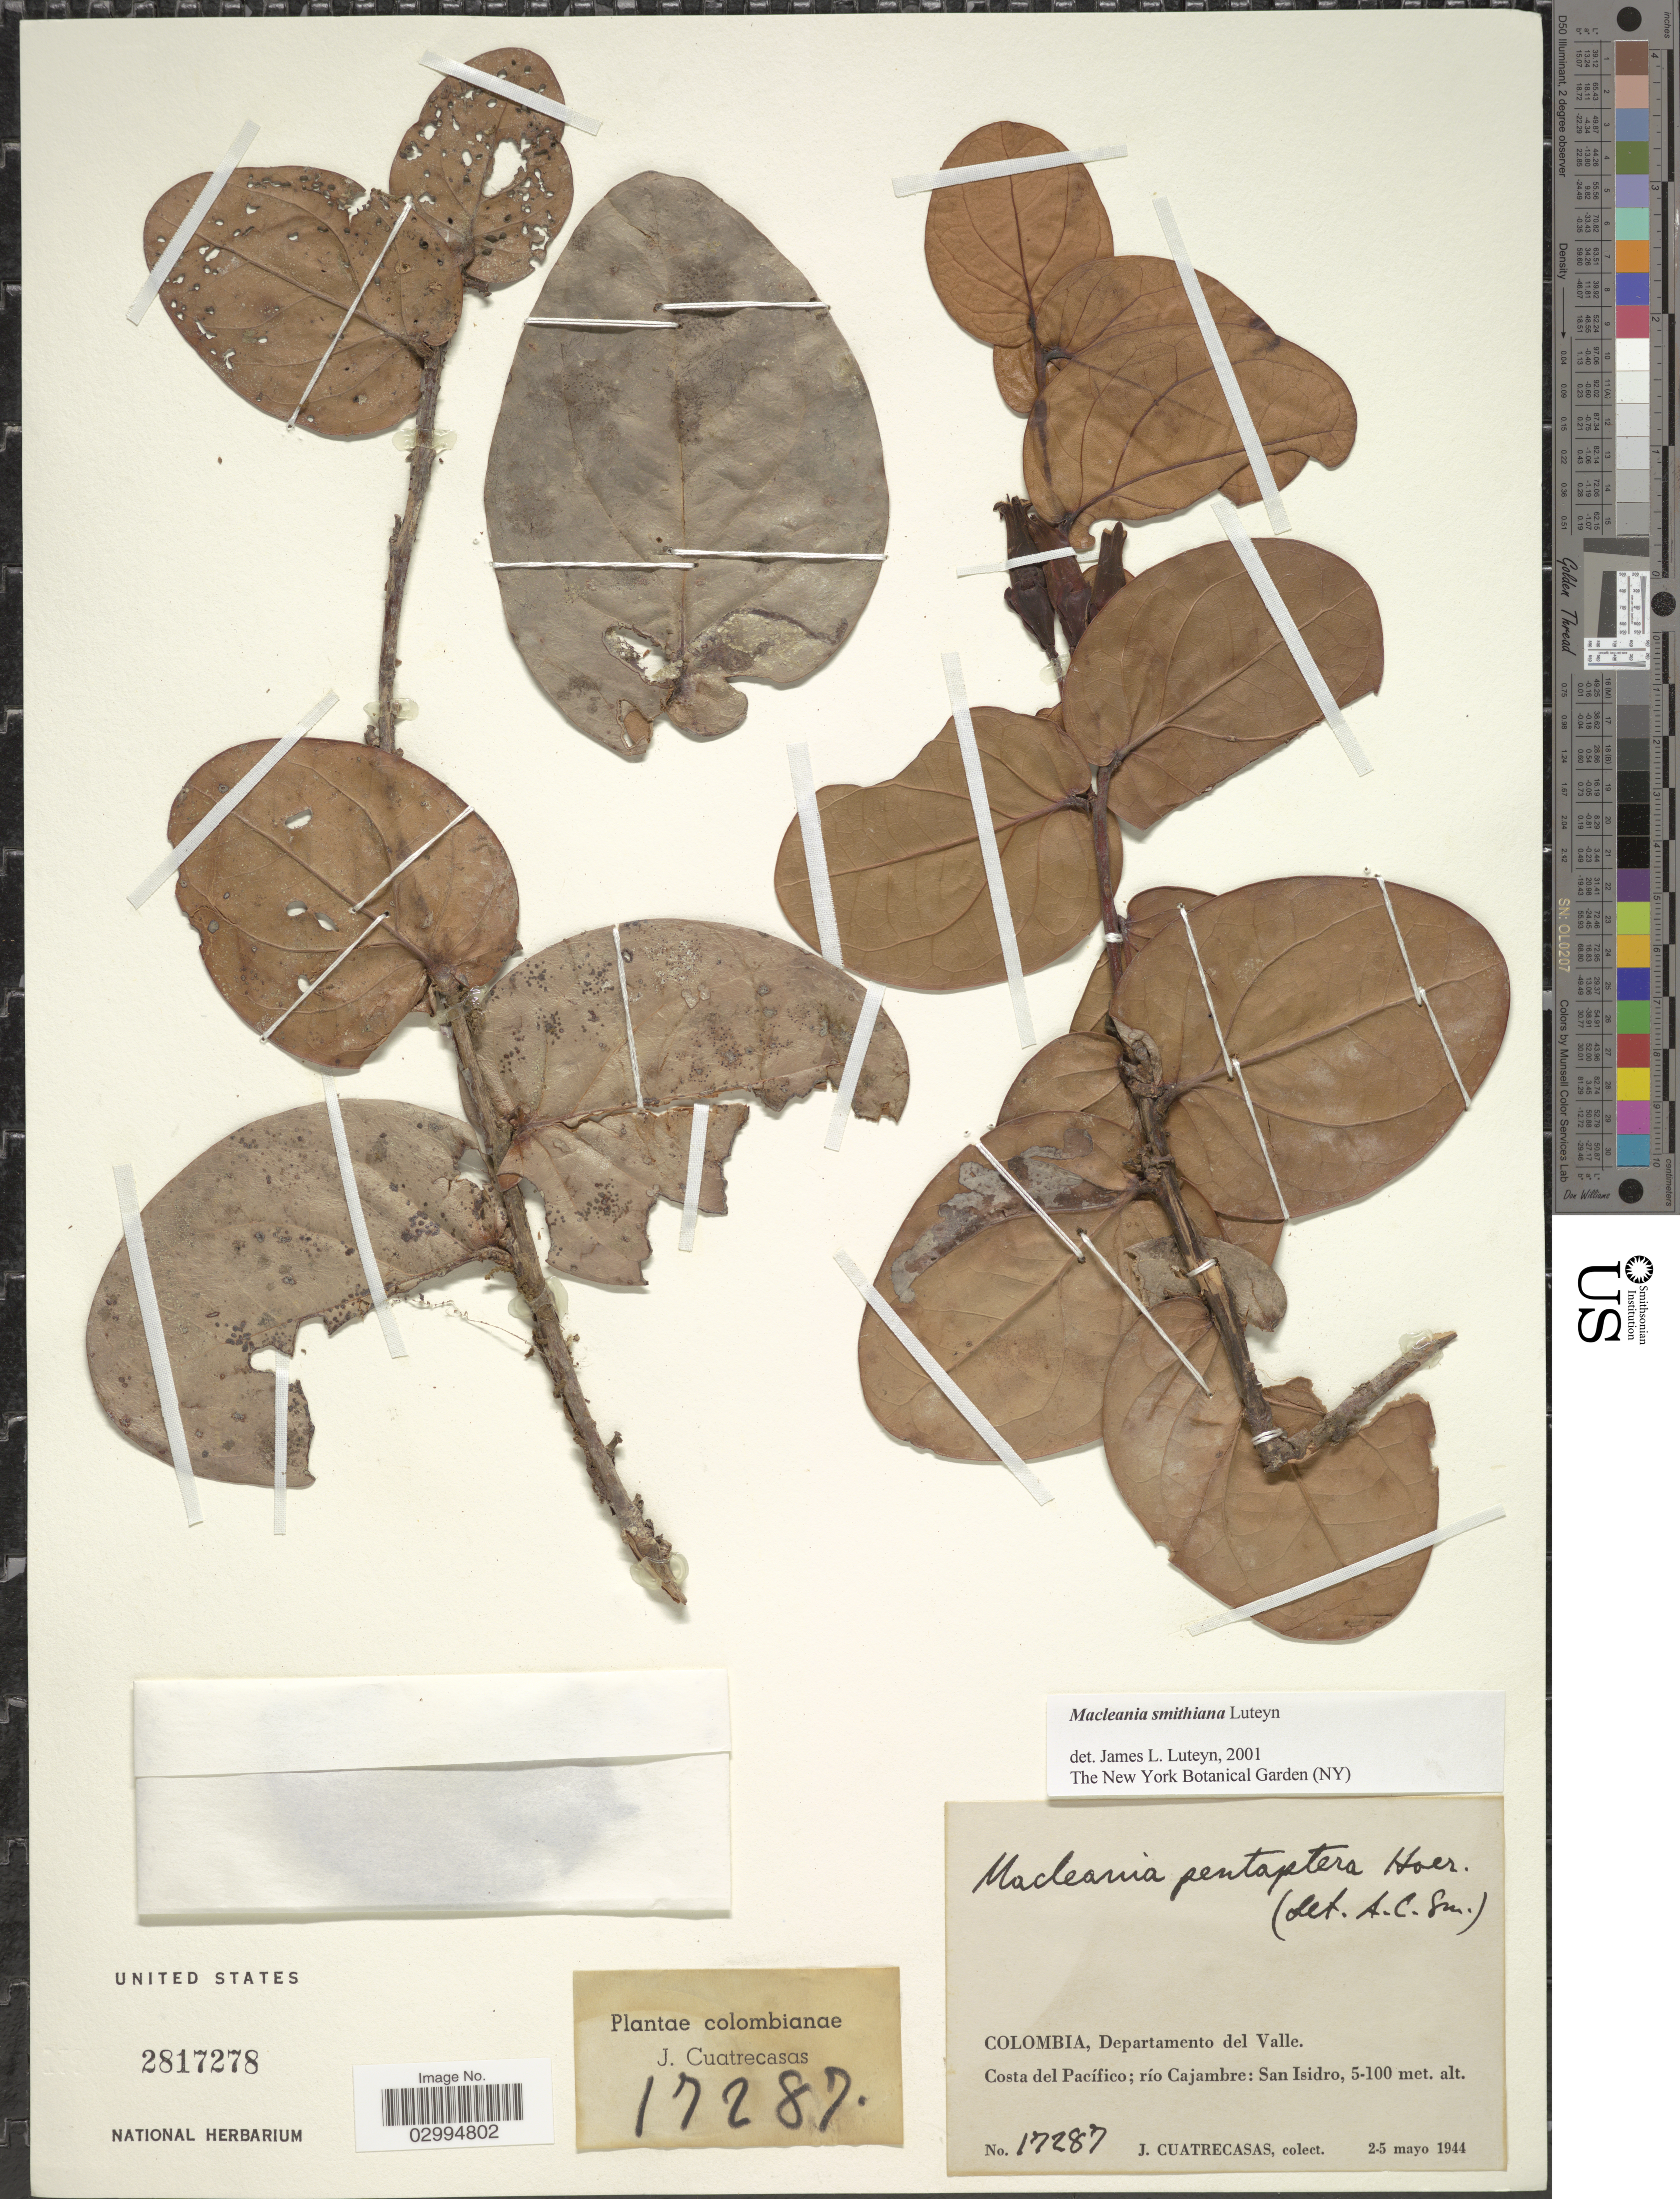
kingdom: Plantae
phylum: Tracheophyta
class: Magnoliopsida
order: Ericales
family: Ericaceae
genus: Macleania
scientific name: Macleania smithiana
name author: Luteyn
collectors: J. Cuatrecasas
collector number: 17287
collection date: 1944-05-02/1944-05-05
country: Colombia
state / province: Valle del Cauca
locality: Departamento del Valle. Costa del Pacífico; río Cajambre: San Isidro.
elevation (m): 5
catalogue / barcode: US 2817278